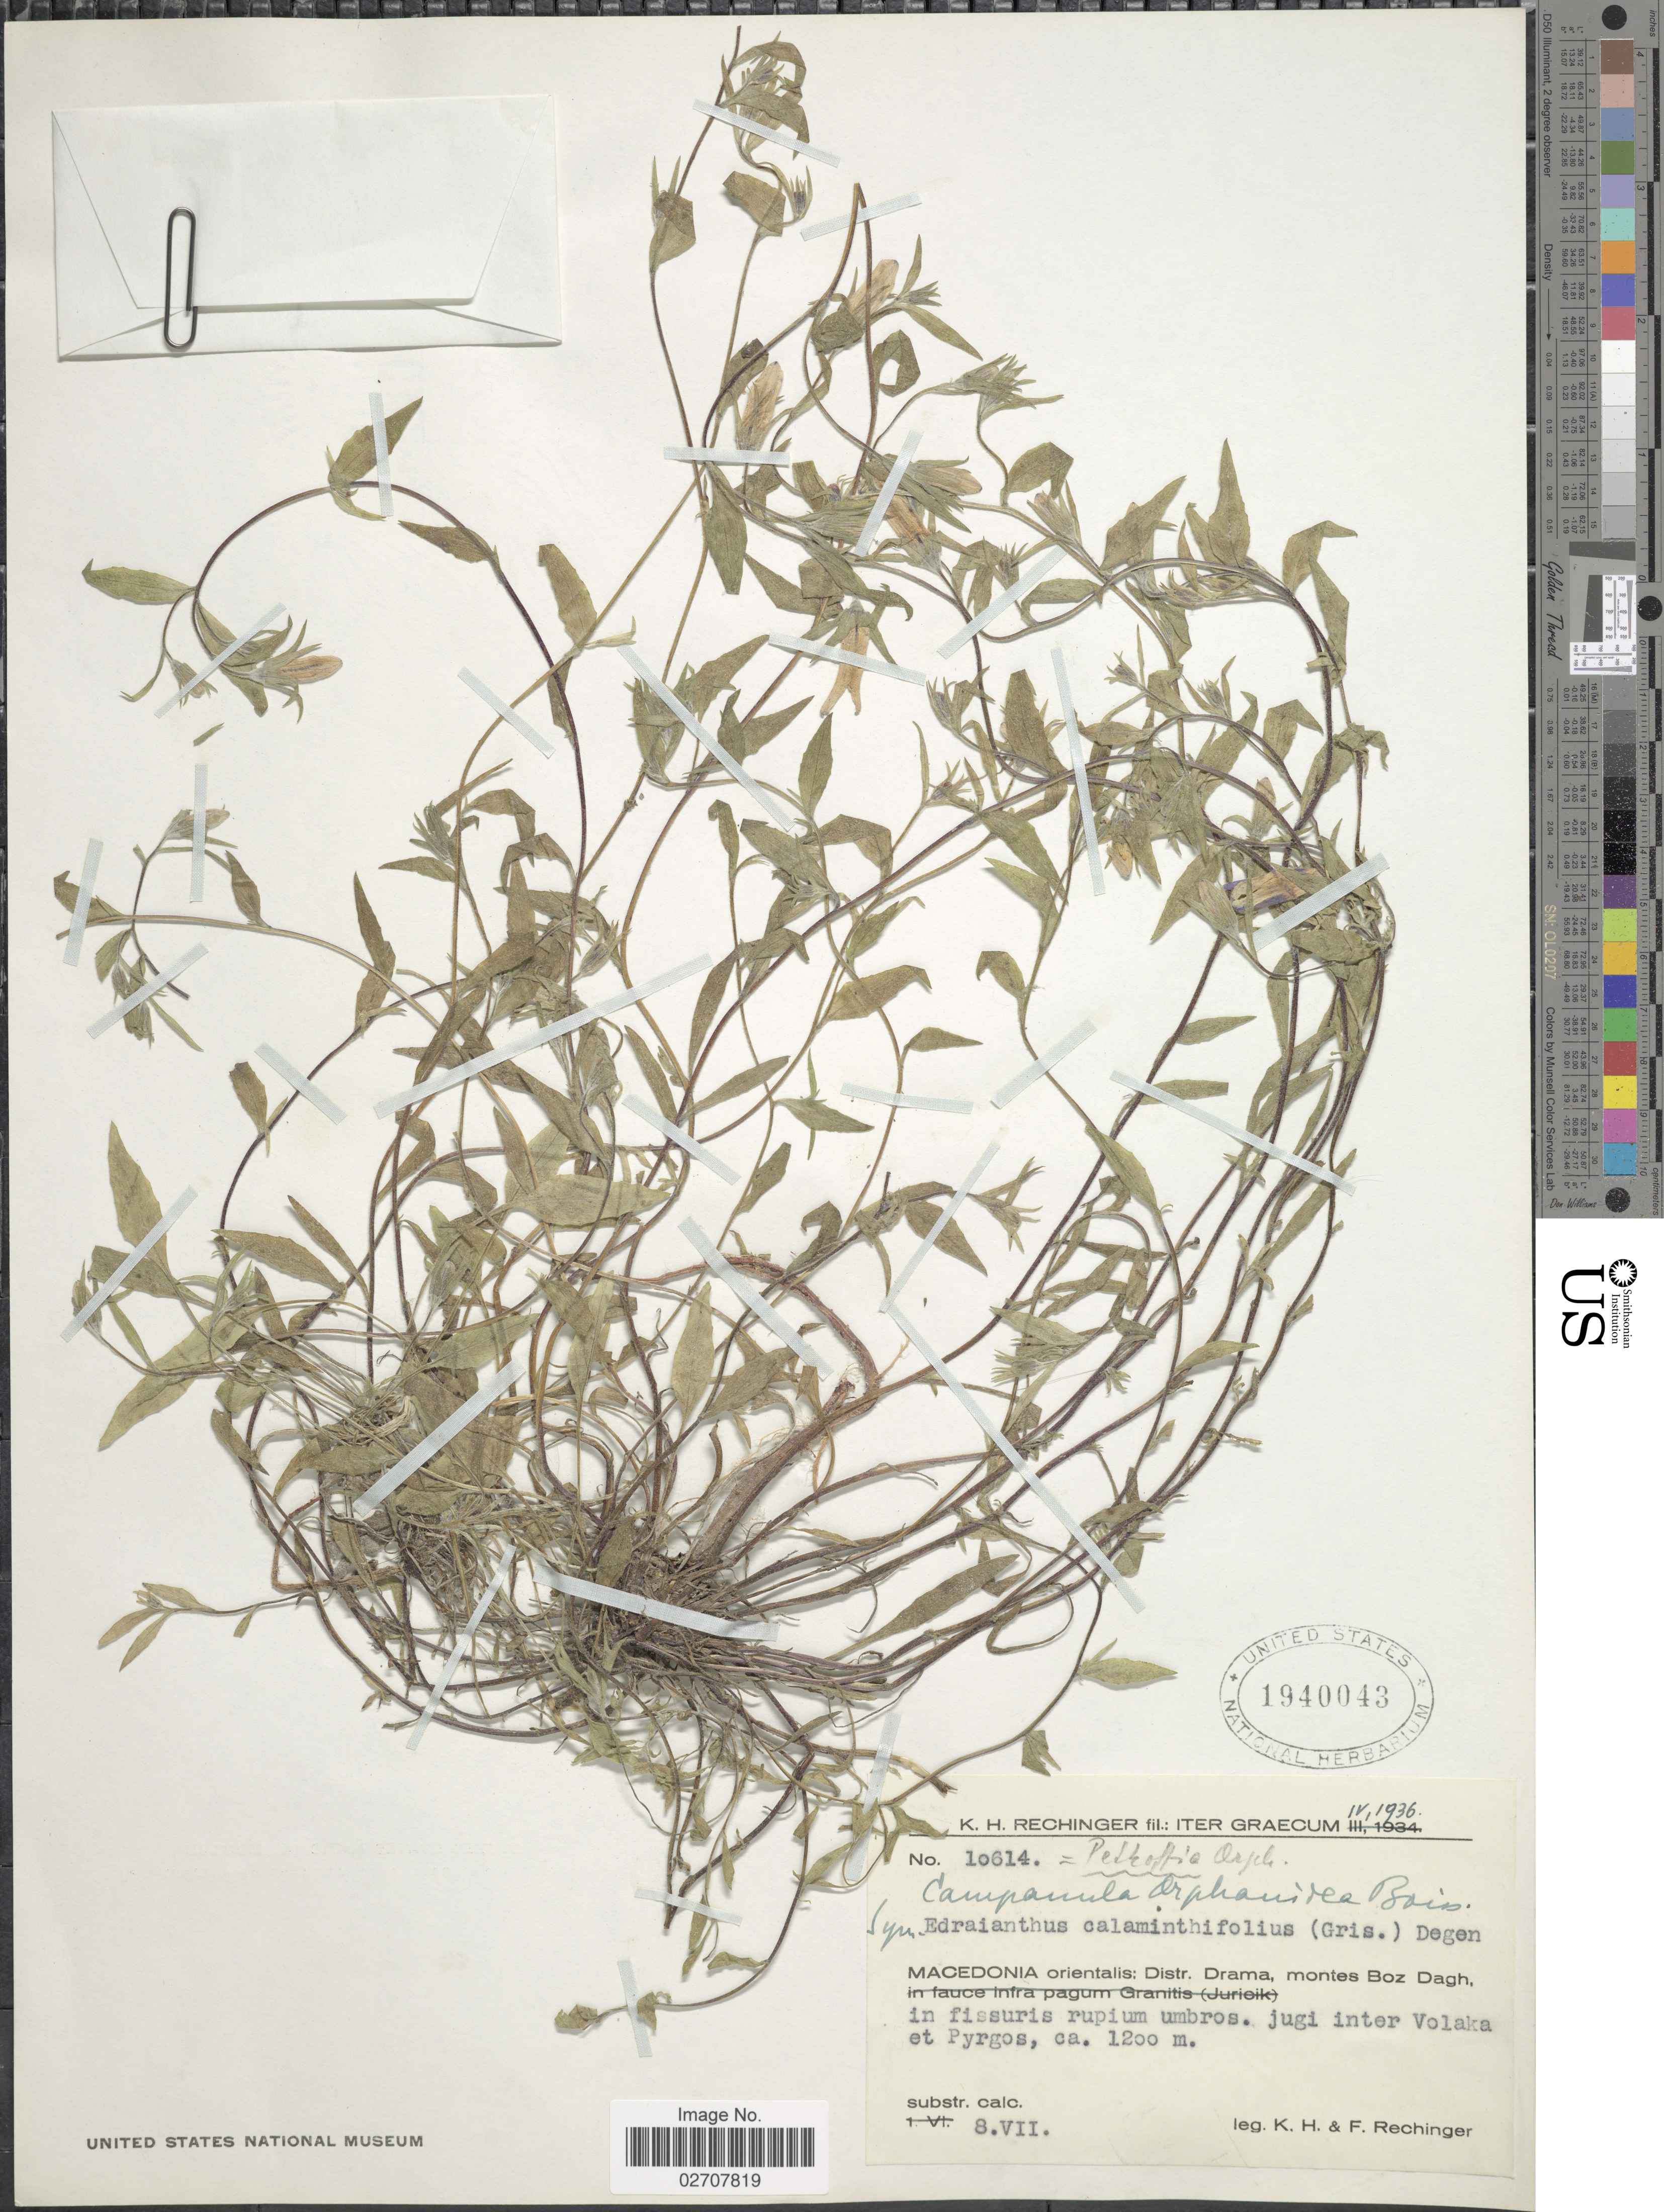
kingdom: Plantae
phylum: Tracheophyta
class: Magnoliopsida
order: Asterales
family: Campanulaceae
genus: Campanula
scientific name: Campanula orphanidea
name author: Boiss.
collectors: K. H. Rechinger & F. Rechinger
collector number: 10614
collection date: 1936-07-08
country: Greece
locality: Graecum. Macedonia orientalis: Distr. Drama, montes Boz Dagh, inter Volaka et Pyrgos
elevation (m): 1200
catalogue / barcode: US 1940043